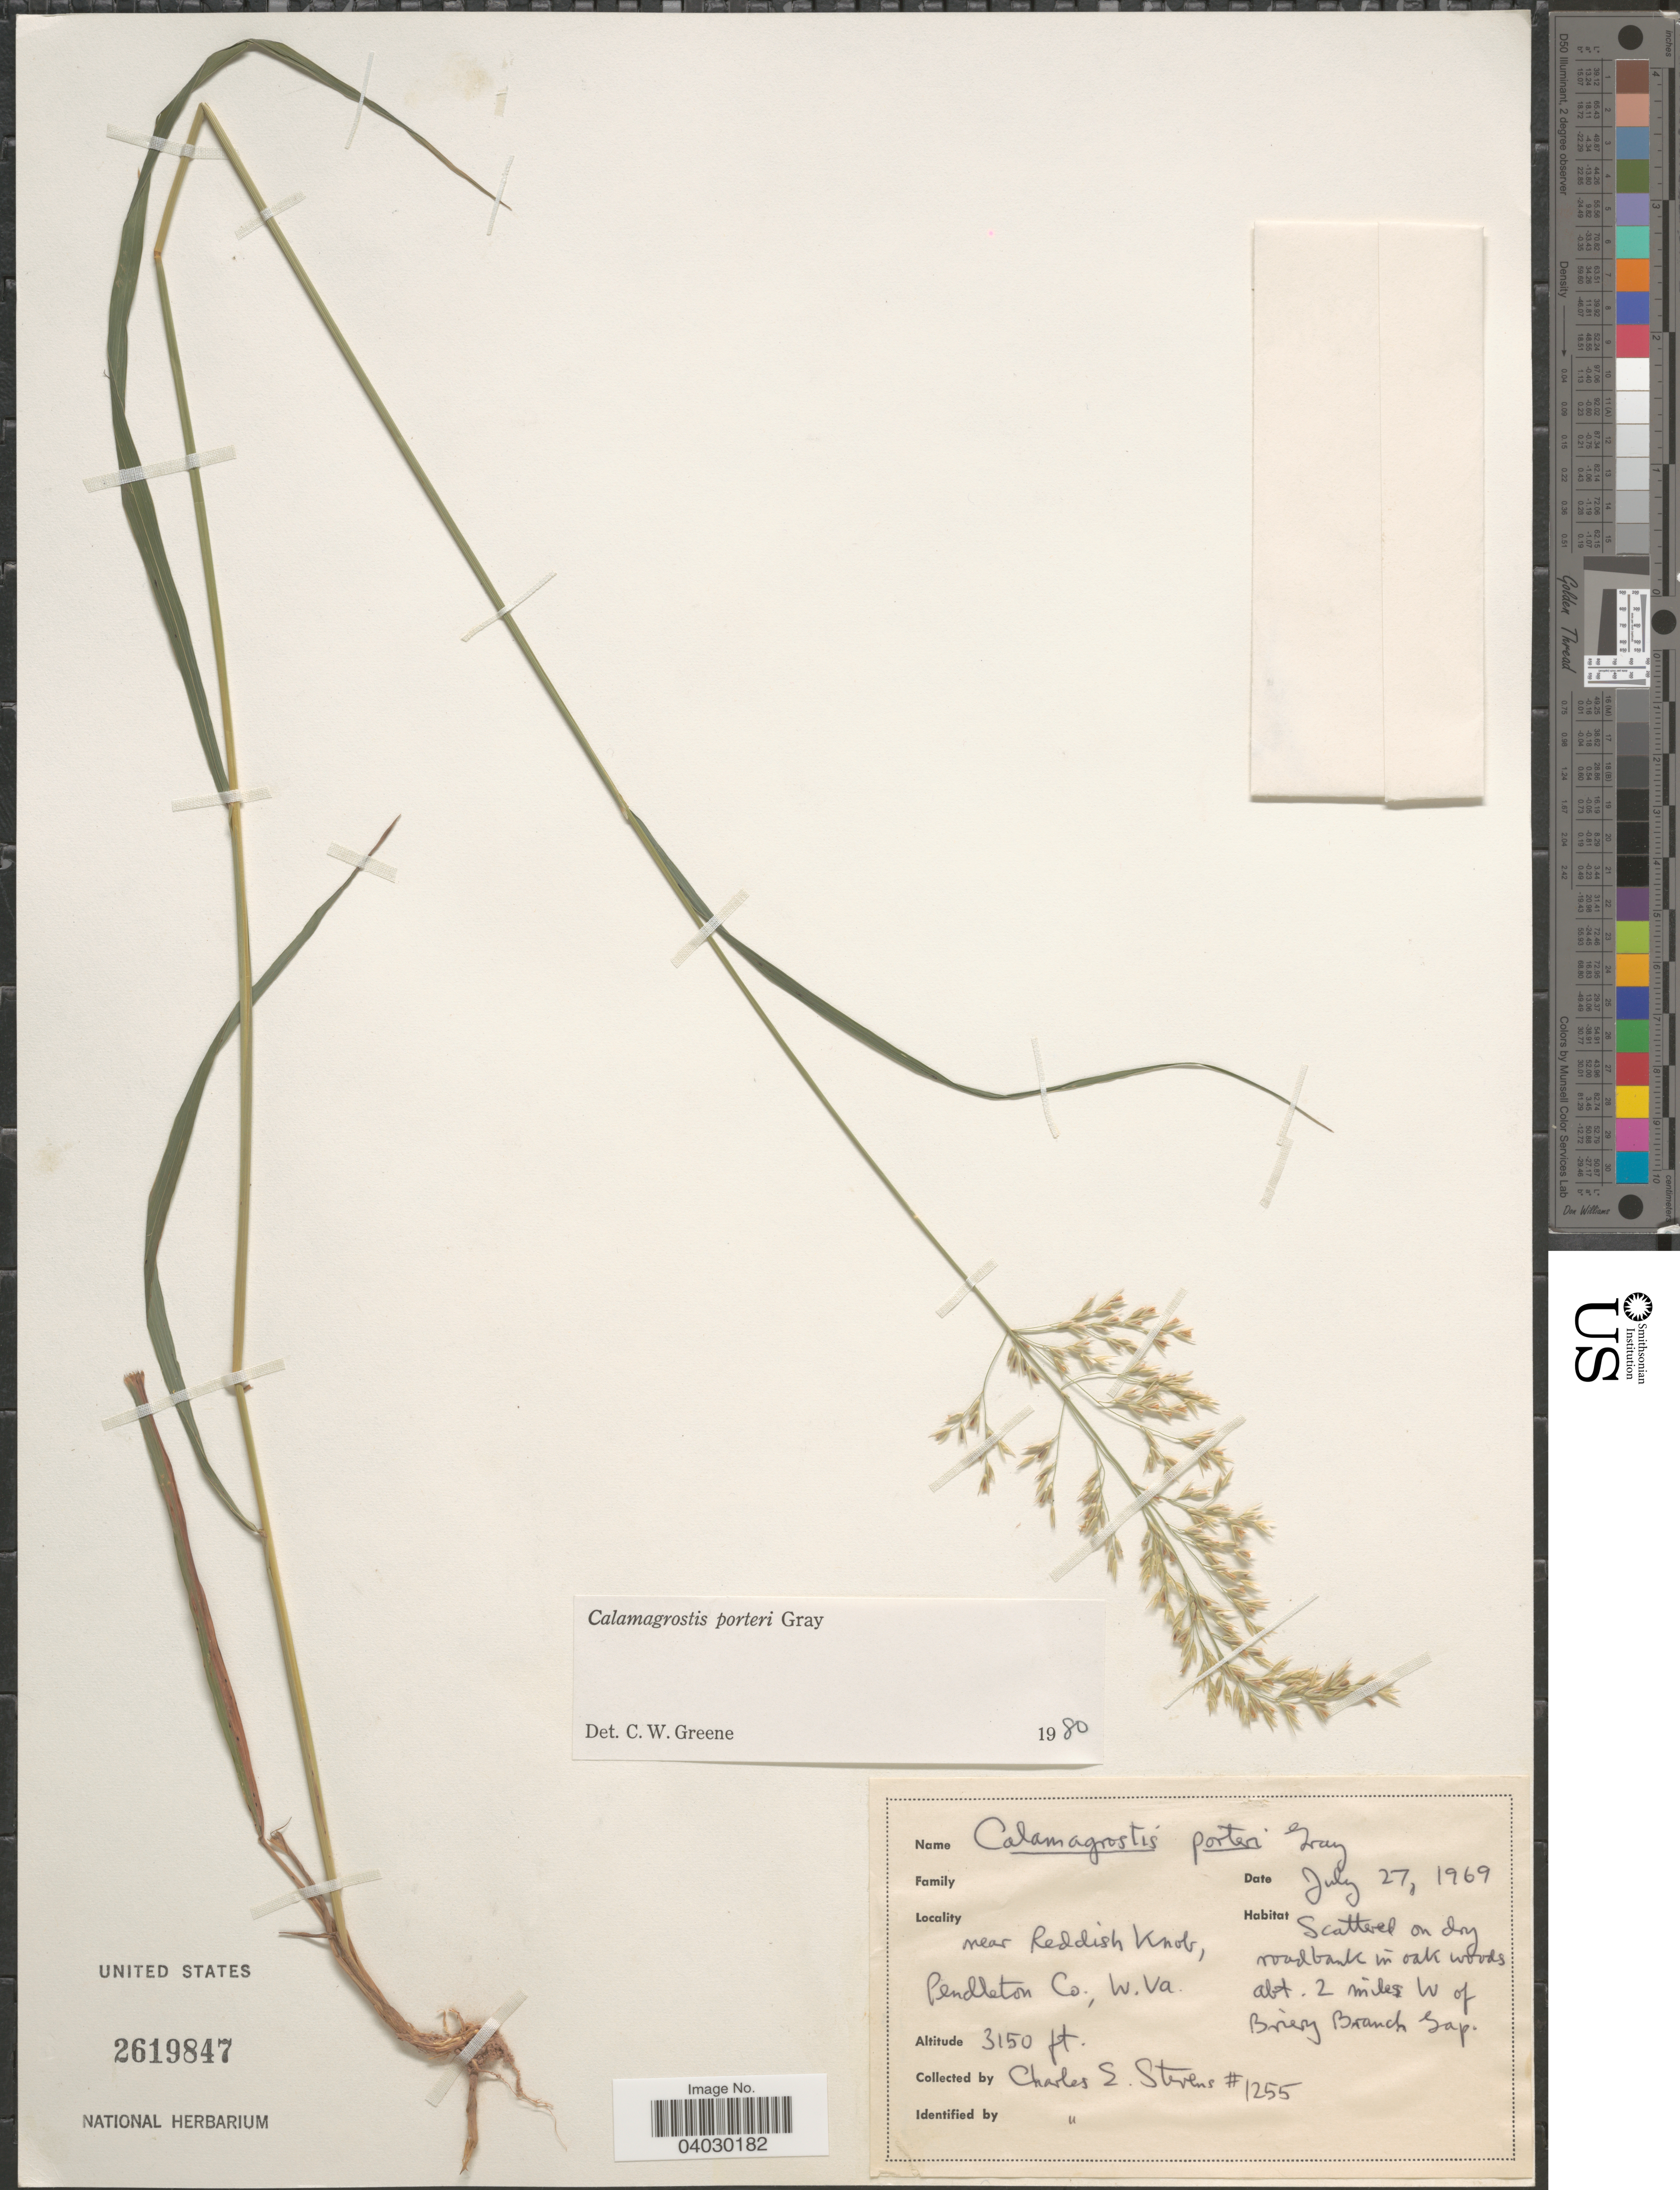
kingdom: Plantae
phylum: Tracheophyta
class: Liliopsida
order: Poales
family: Poaceae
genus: Calamagrostis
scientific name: Calamagrostis porteri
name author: A. Gray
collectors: C. Stevens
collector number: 1255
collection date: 1969-07-27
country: United States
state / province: West Virginia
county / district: Pendleton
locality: Near Reddish Knob, Pendleton Co. About 2 miles W of Briery Branch Gap.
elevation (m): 960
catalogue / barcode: US 2619847